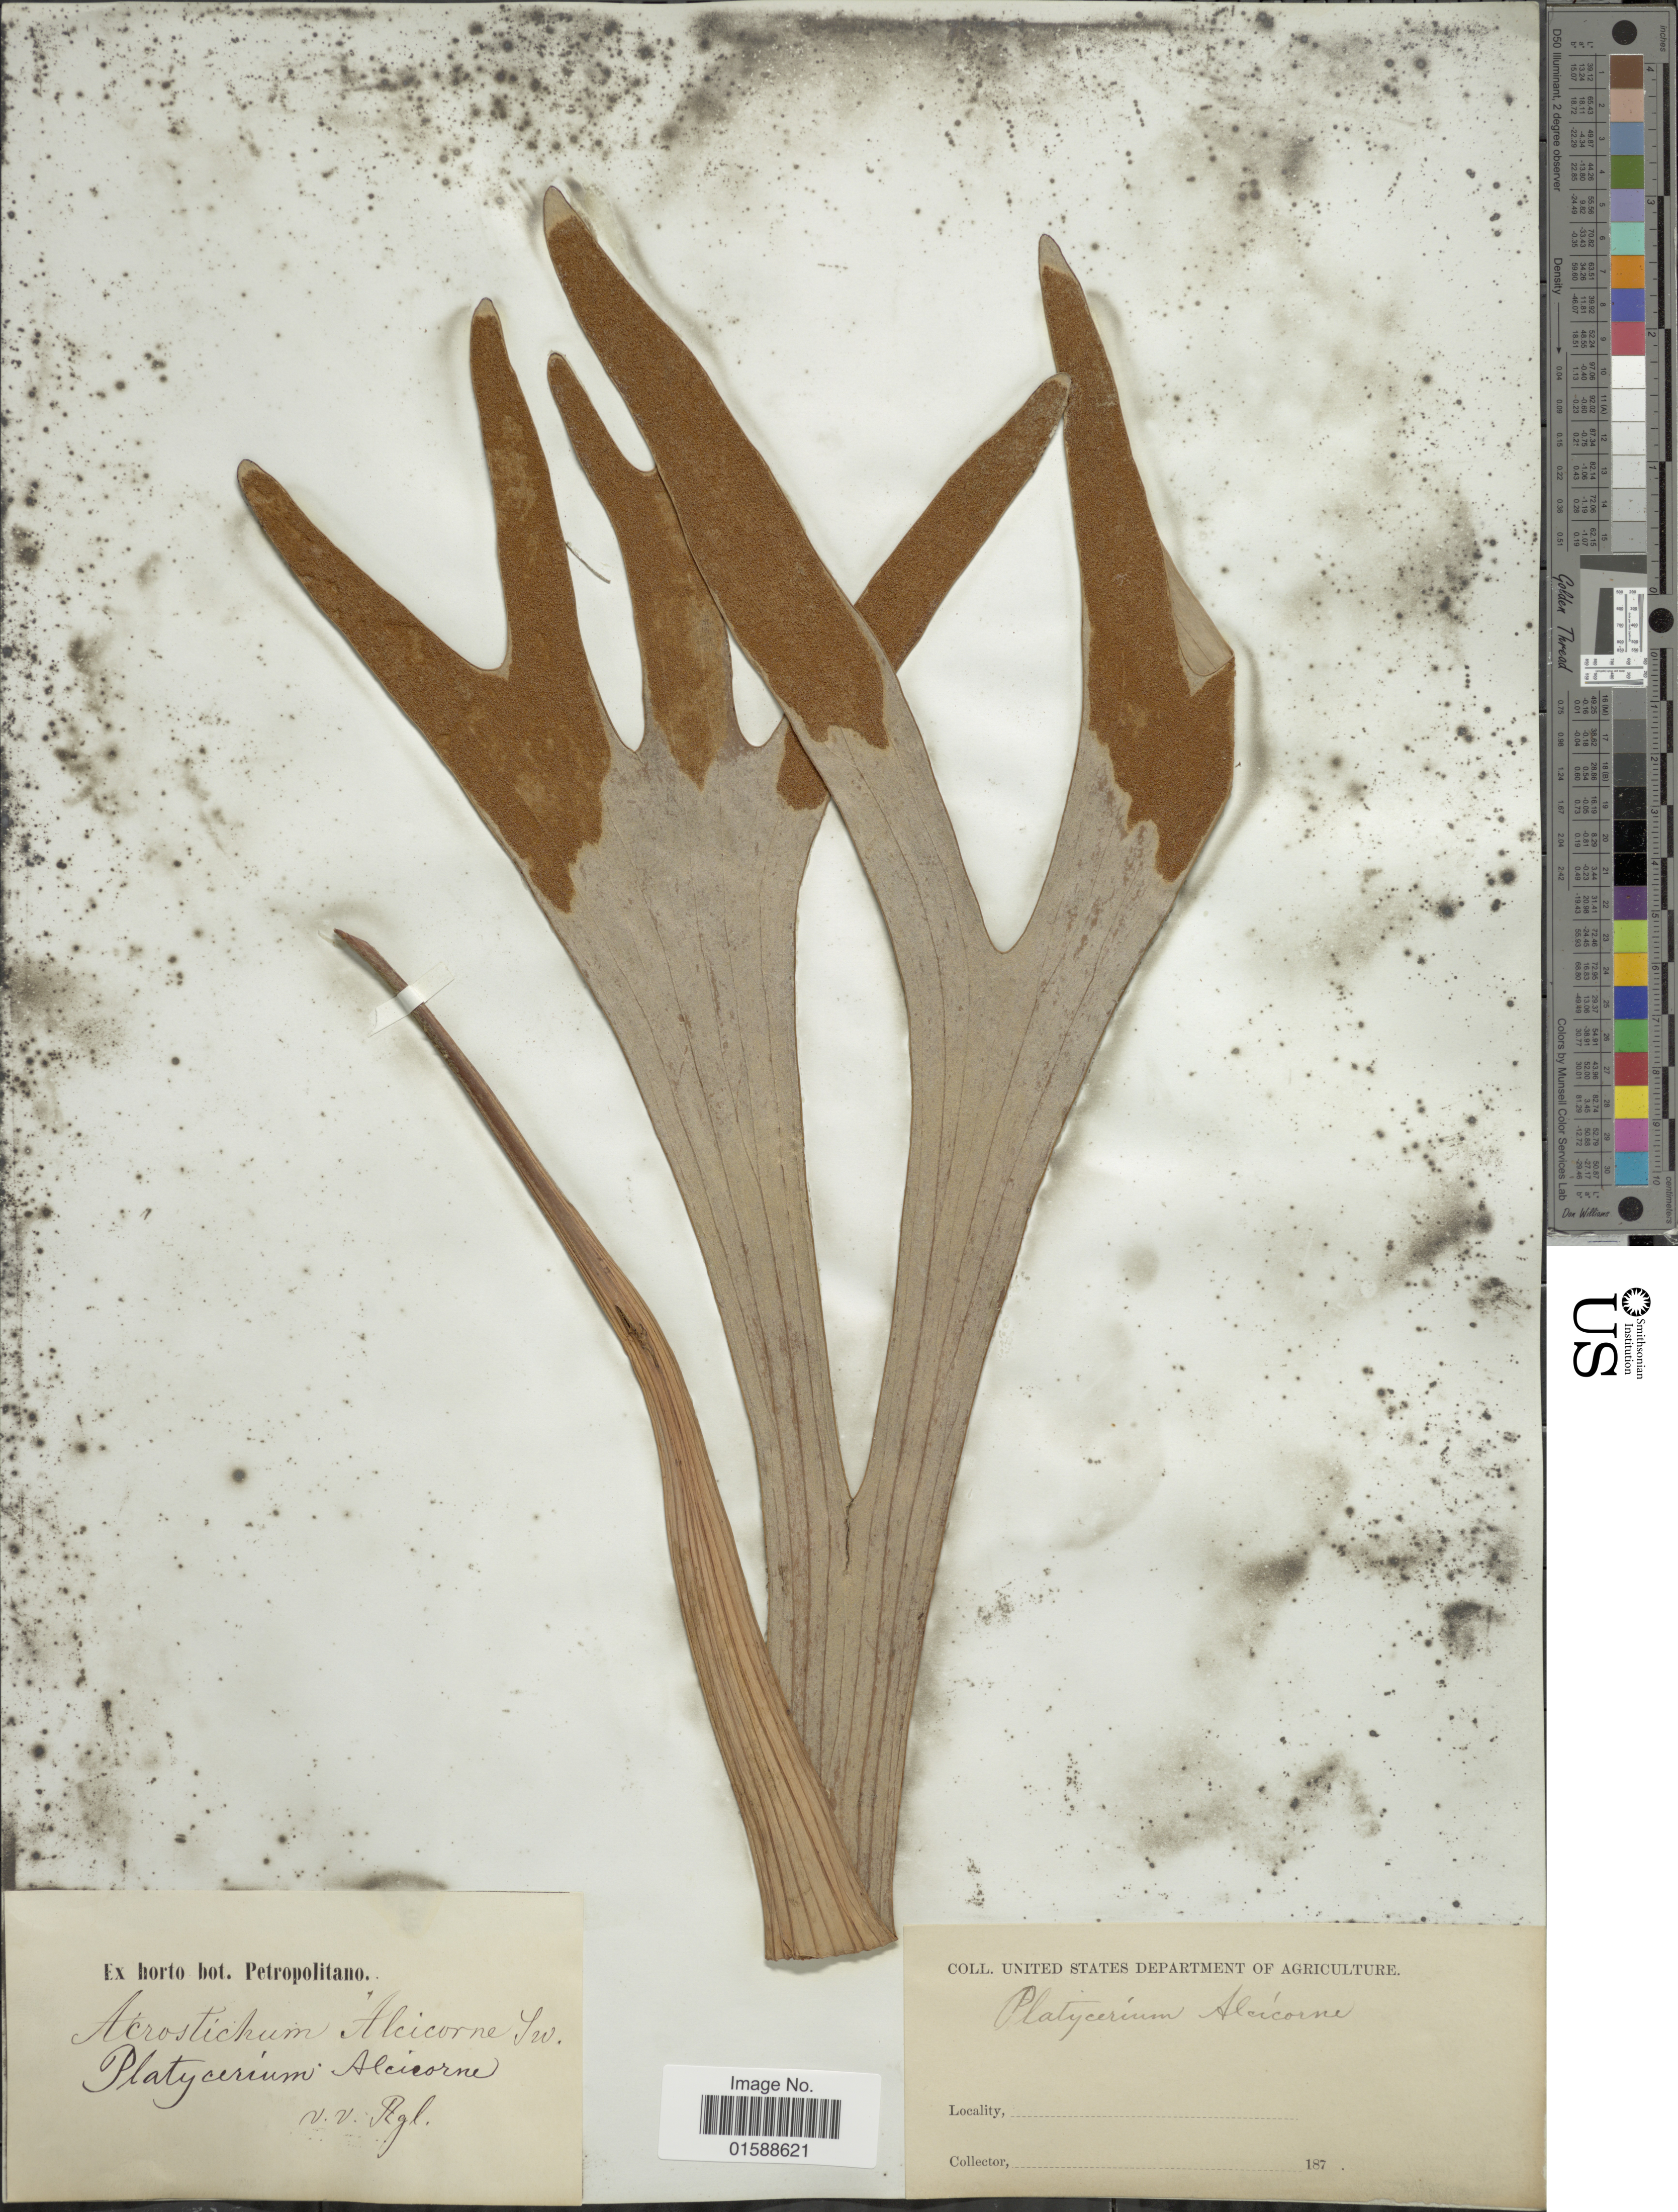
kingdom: Plantae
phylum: Tracheophyta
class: Polypodiopsida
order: Polypodiales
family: Polypodiaceae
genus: Platycerium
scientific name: Platycerium bifurcatum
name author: (Cav.) C. Chr.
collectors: V. Agl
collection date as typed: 187